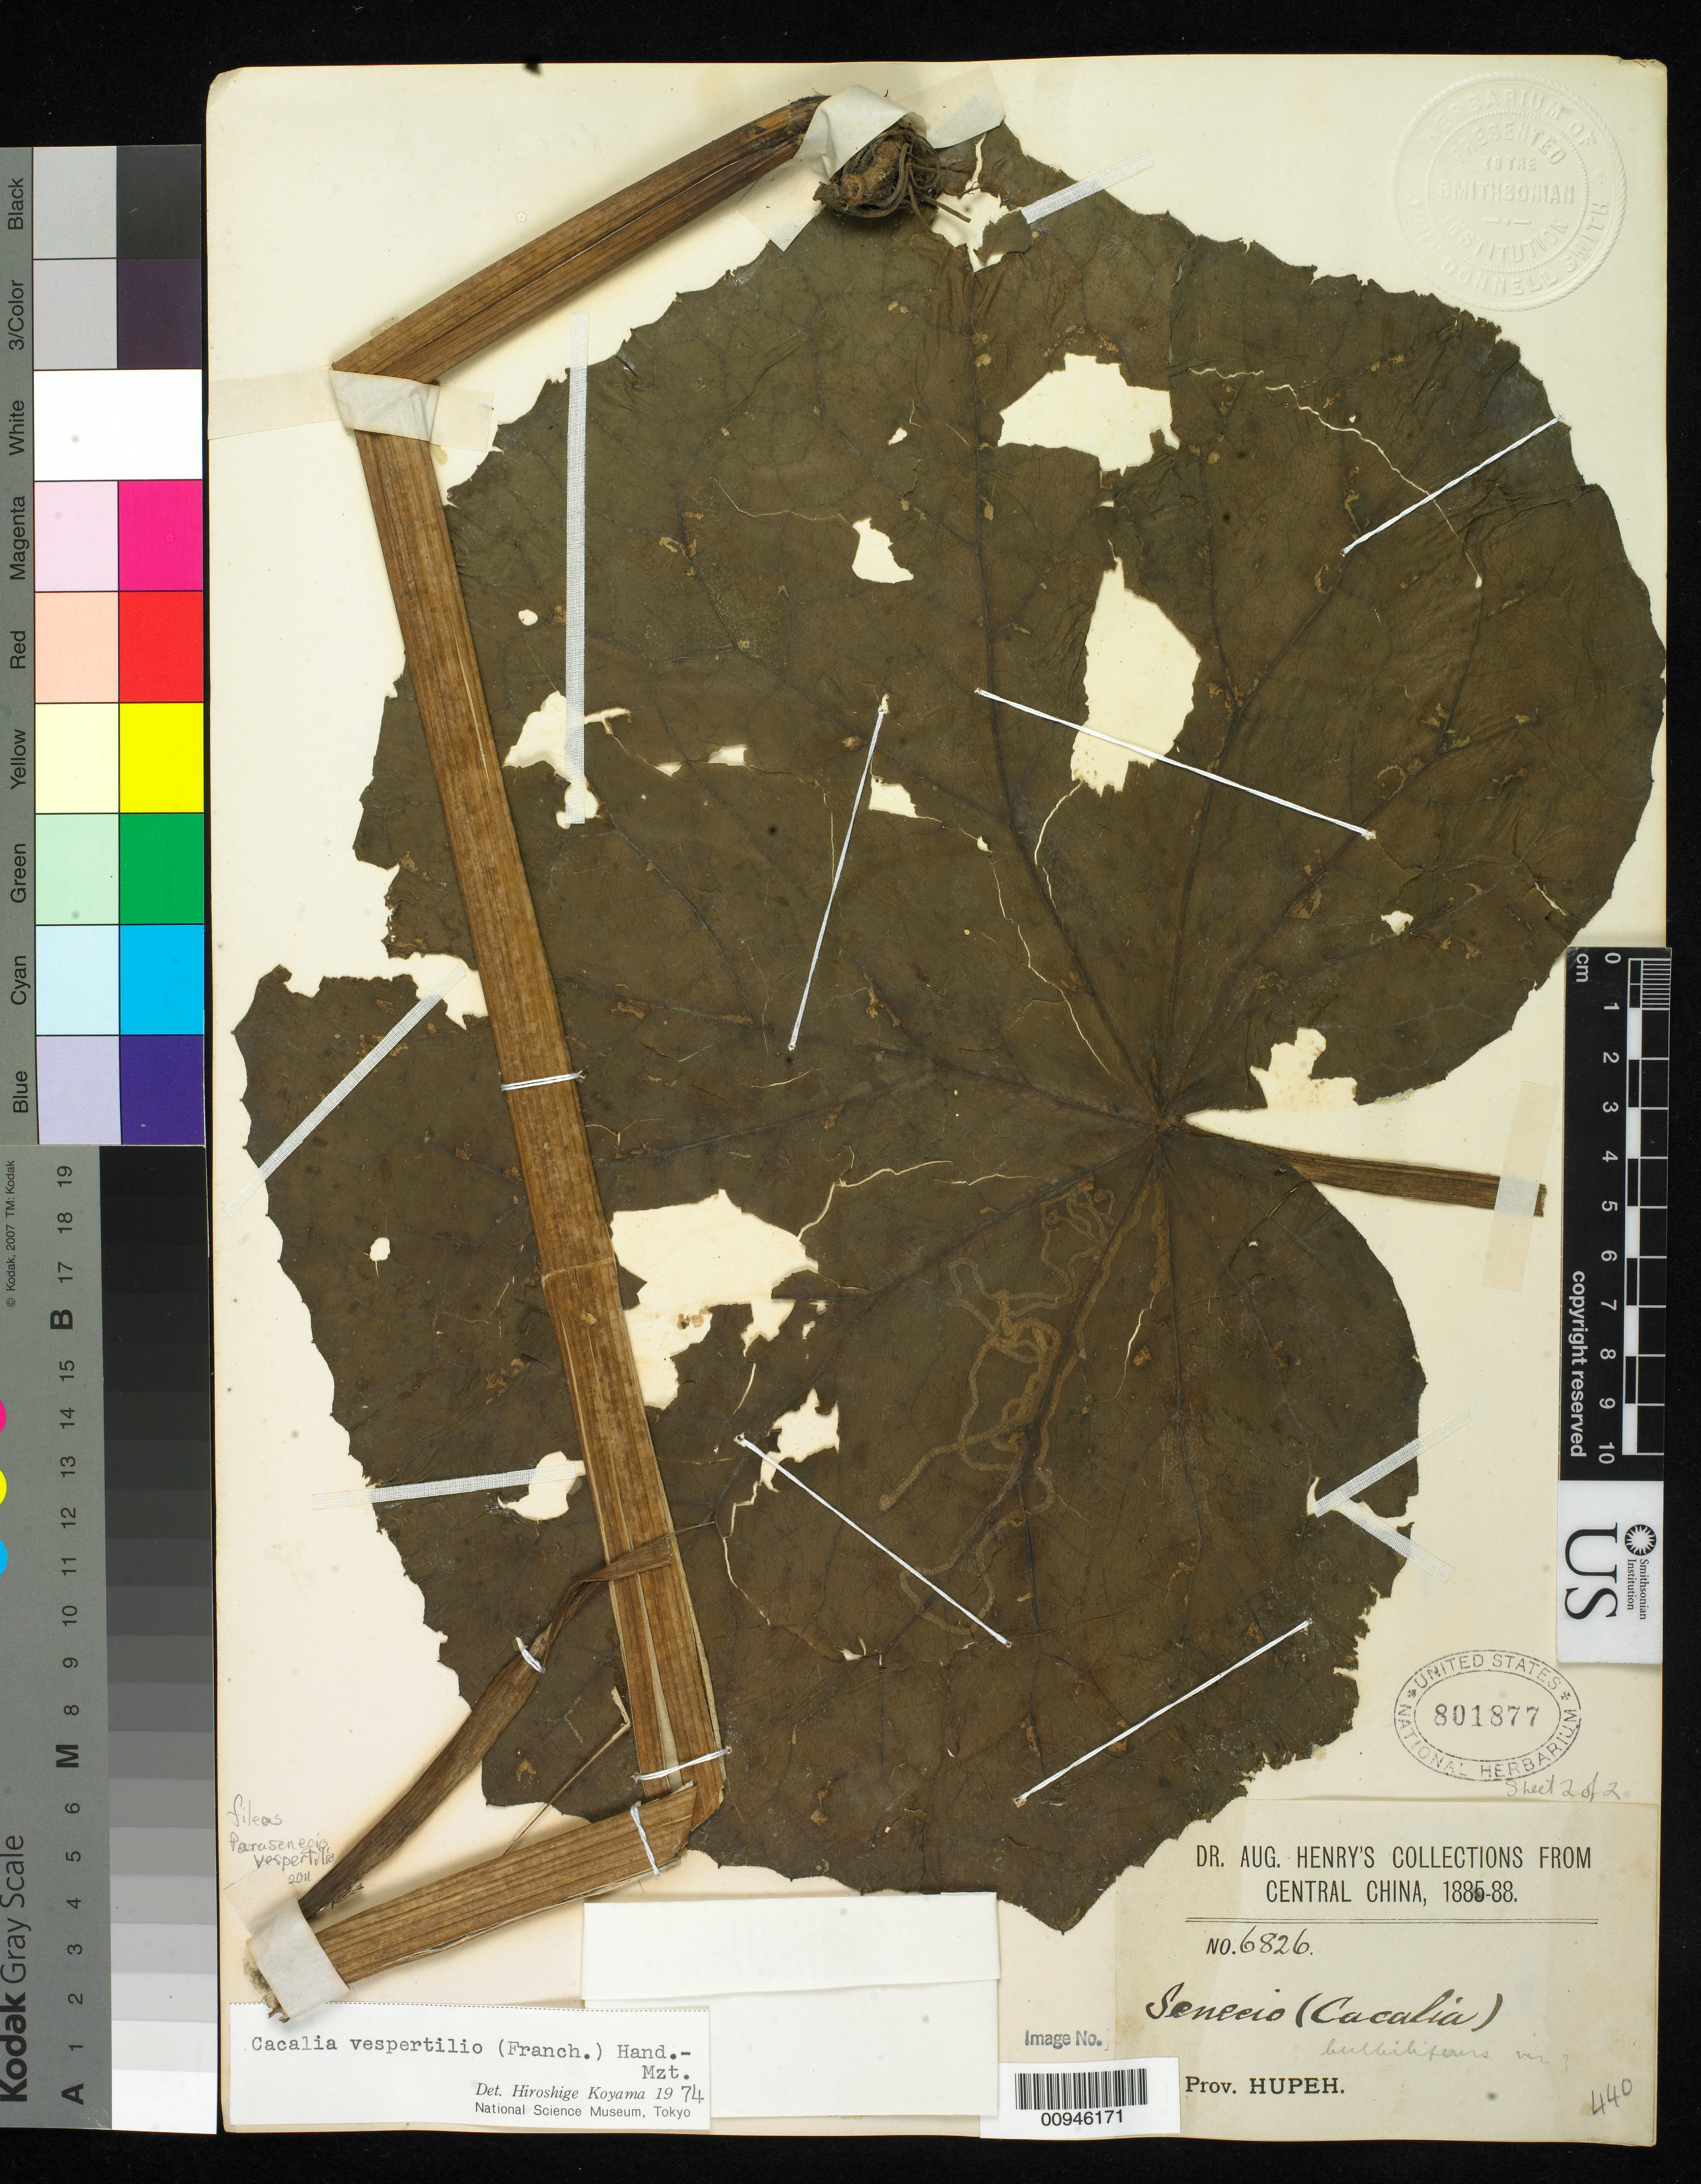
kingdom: Plantae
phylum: Tracheophyta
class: Magnoliopsida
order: Asterales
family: Asteraceae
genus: Parasenecio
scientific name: Parasenecio vespertilio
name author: (Franch.) Hand.-Mazz.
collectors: A. Henry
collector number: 6826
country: China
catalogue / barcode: US 801877